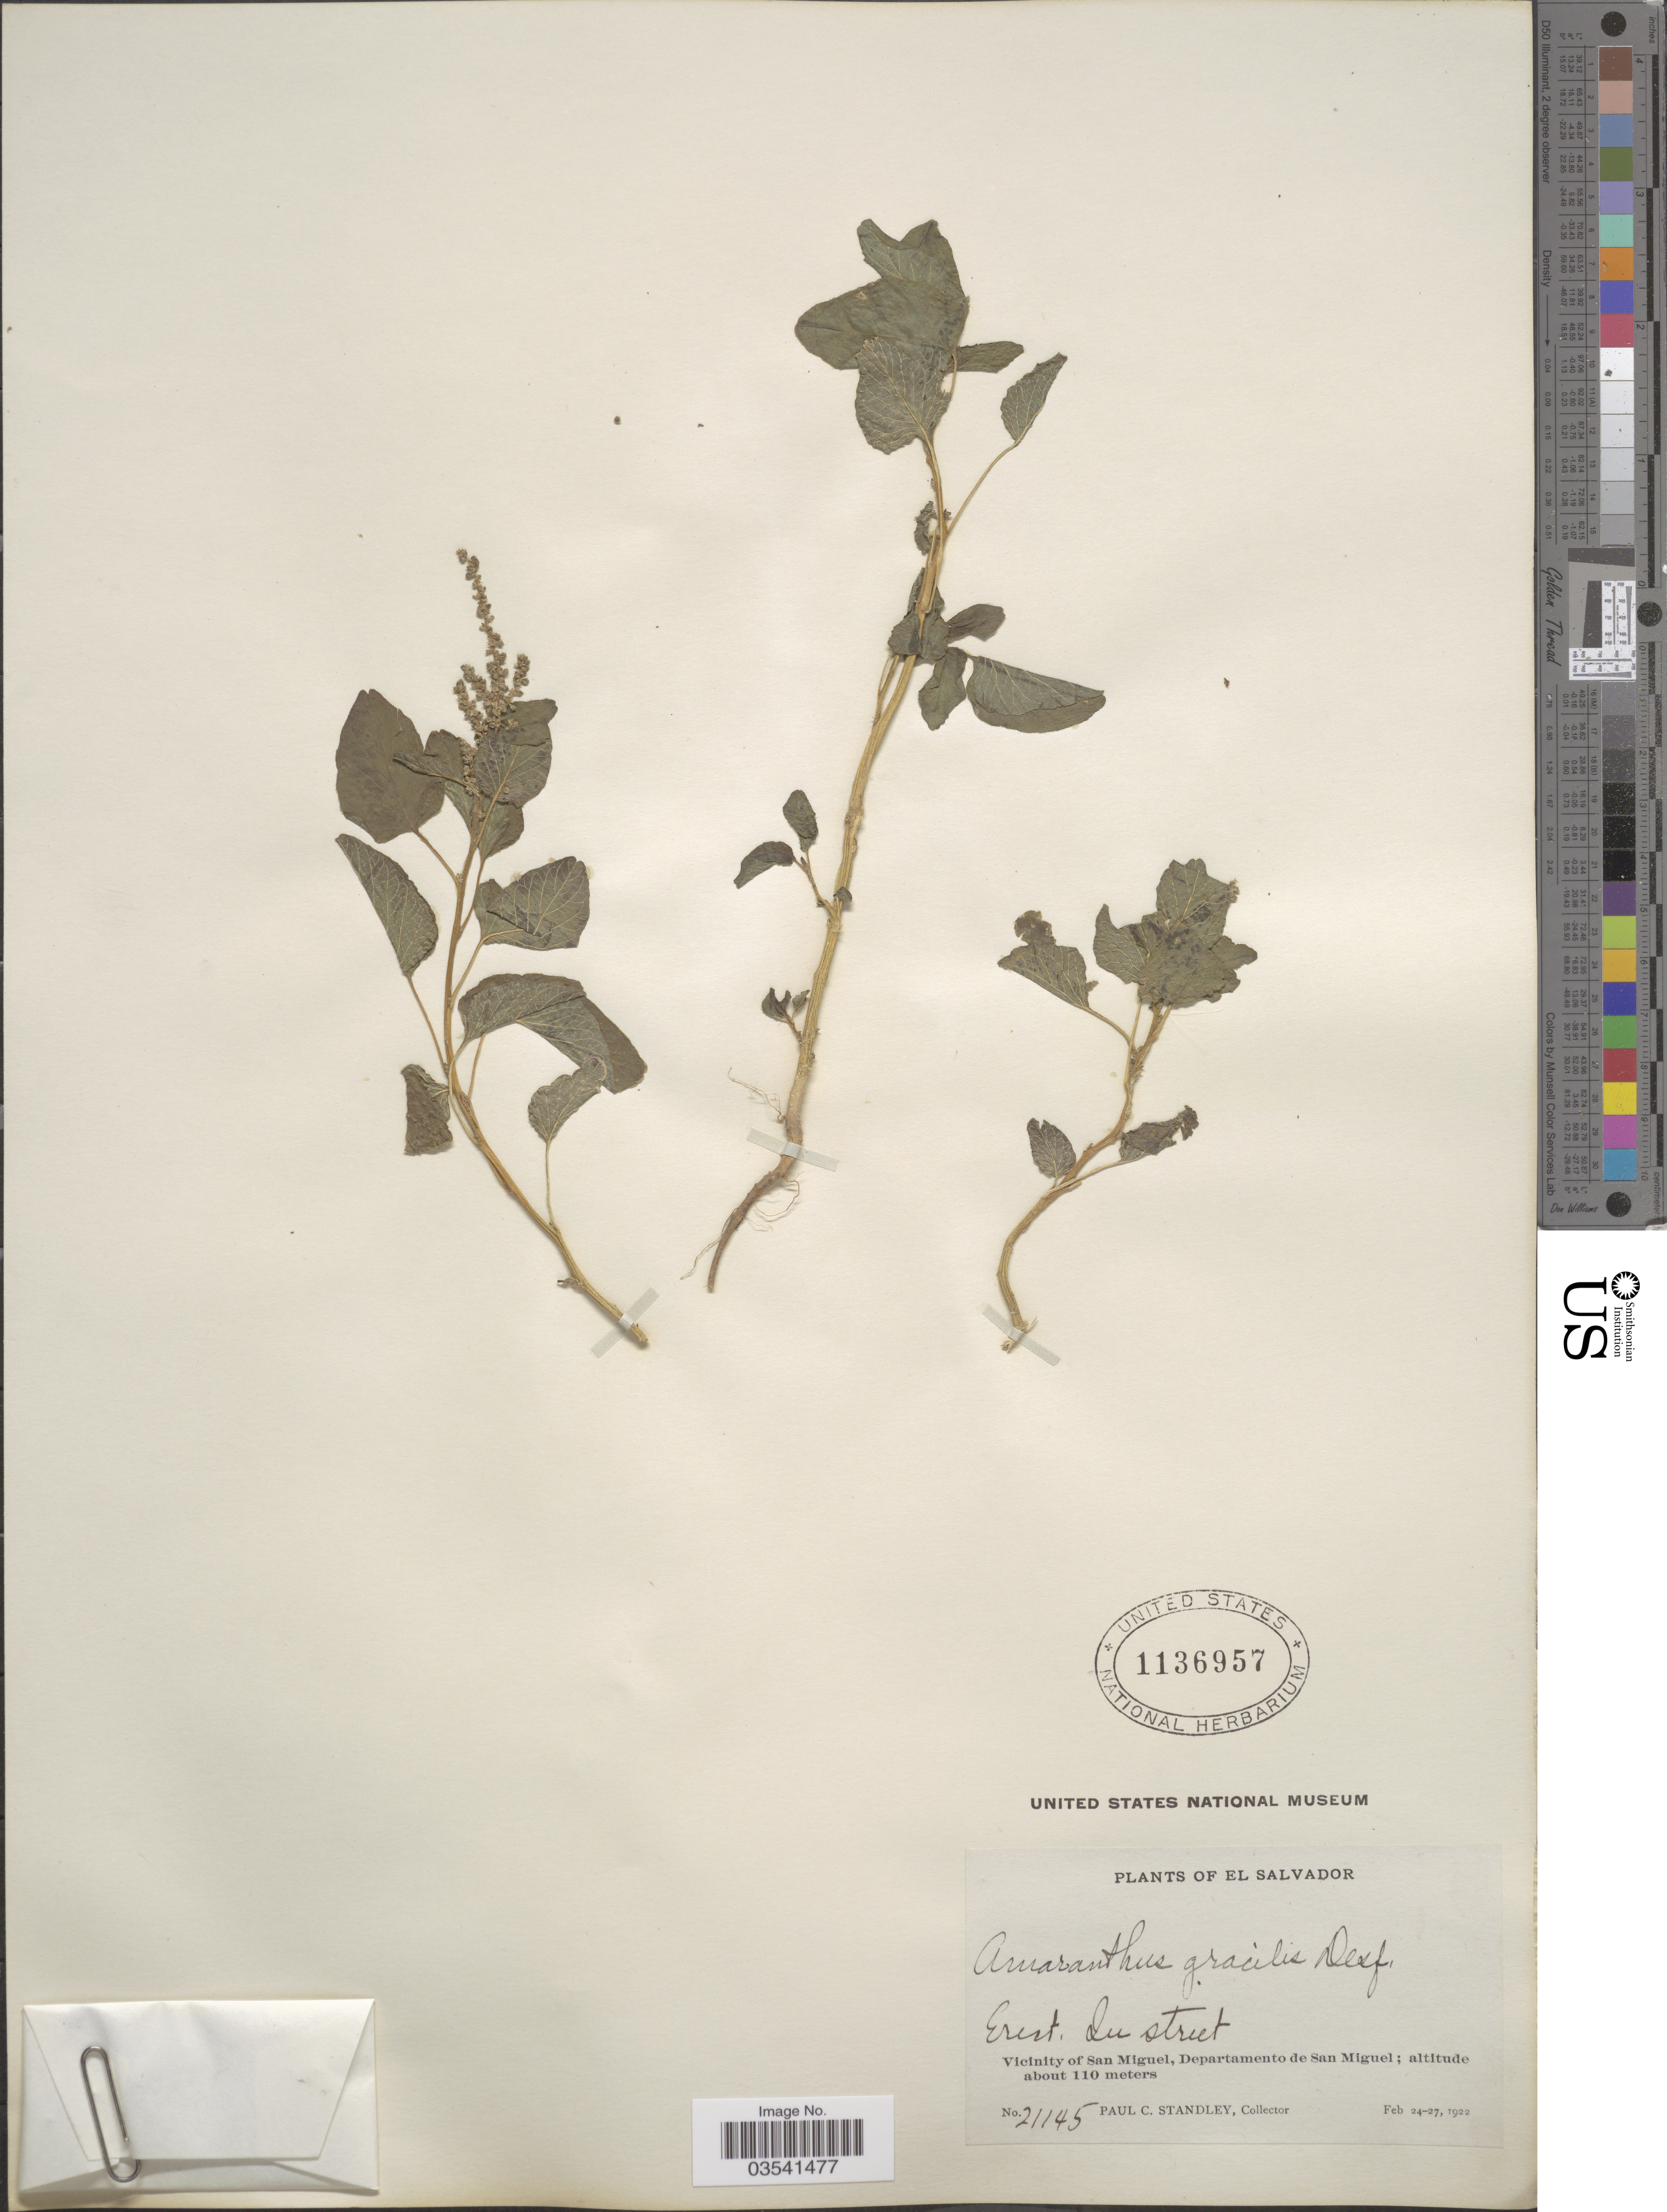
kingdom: Plantae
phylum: Tracheophyta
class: Magnoliopsida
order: Caryophyllales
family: Amaranthaceae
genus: Amaranthus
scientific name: Amaranthus gracilis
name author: Desf. ex Poir.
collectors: P. C. Standley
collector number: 21145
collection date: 1922-02-24/1922-02-27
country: El Salvador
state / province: San Miguel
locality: Vicinity of San Miguel, Departamento de San Miguel.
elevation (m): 110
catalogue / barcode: US 1136957